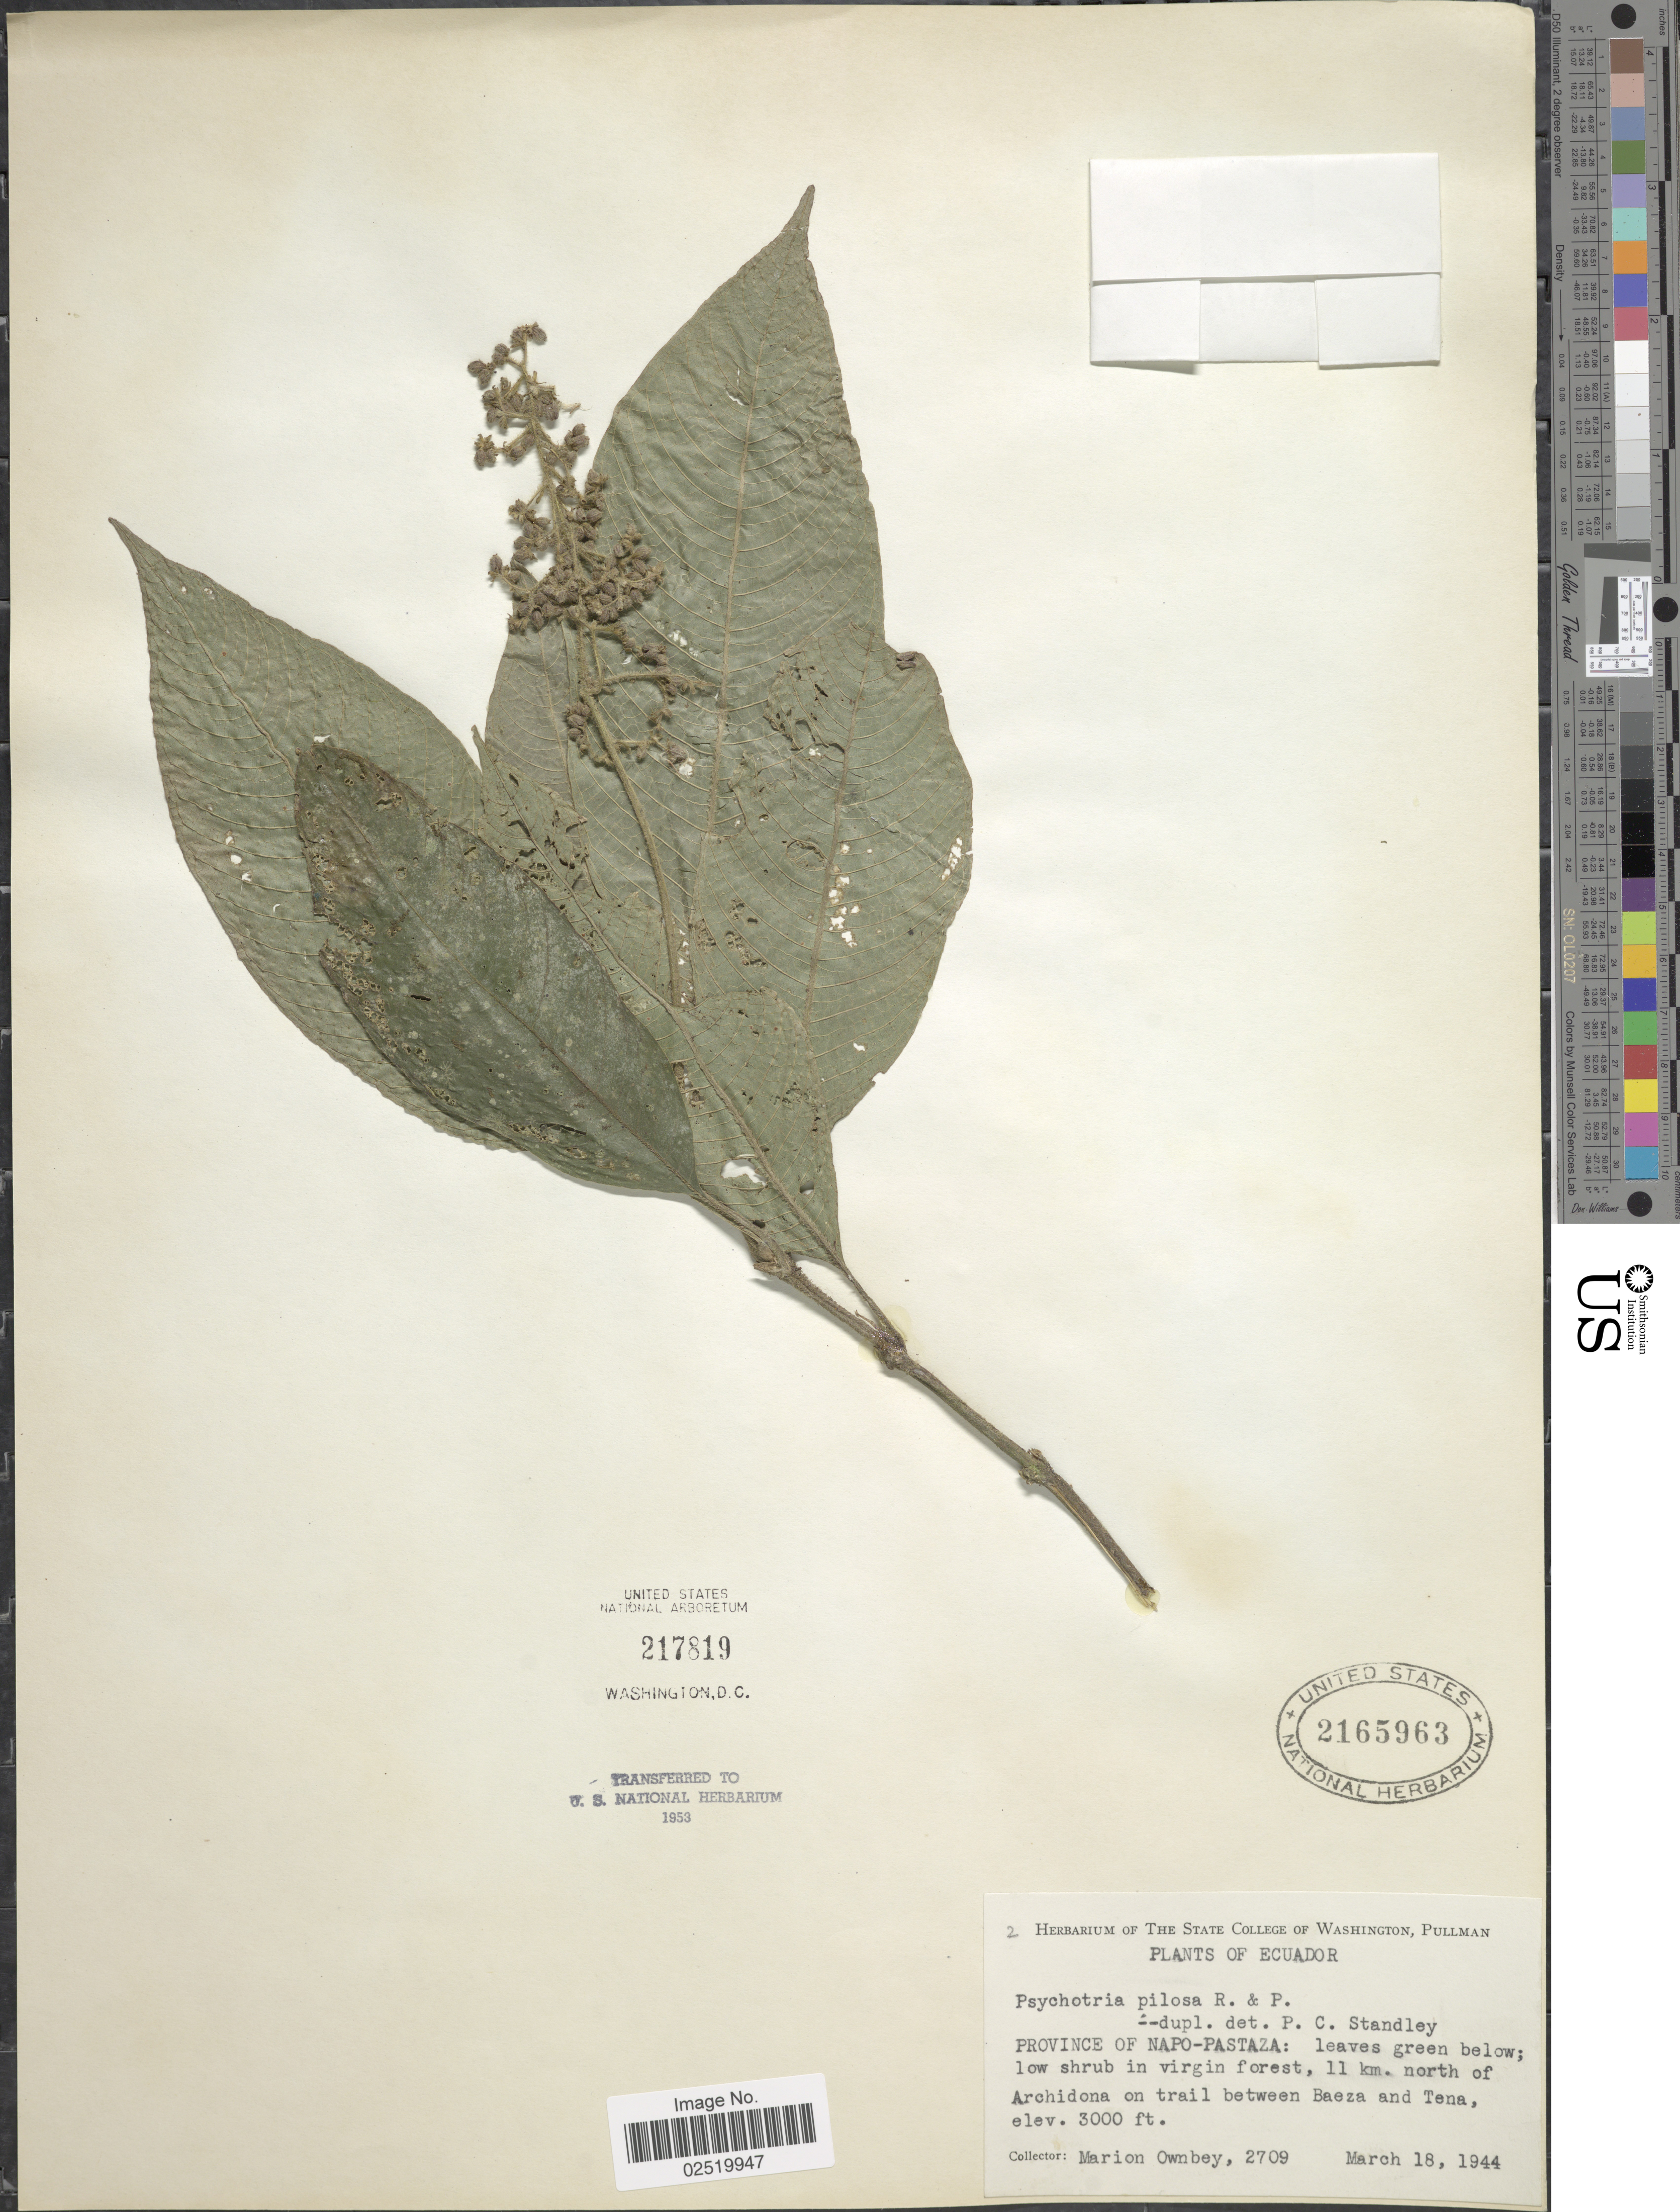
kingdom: Plantae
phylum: Tracheophyta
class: Magnoliopsida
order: Gentianales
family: Rubiaceae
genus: Psychotria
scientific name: Psychotria pilosa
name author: Ruiz & Pav.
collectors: F. M. Ownbey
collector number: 2709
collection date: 1944-03-18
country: Ecuador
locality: Province Napo-Pastaza: 11 km north of Archidona on trail between Baeza and Tena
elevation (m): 914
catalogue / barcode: US 2165963